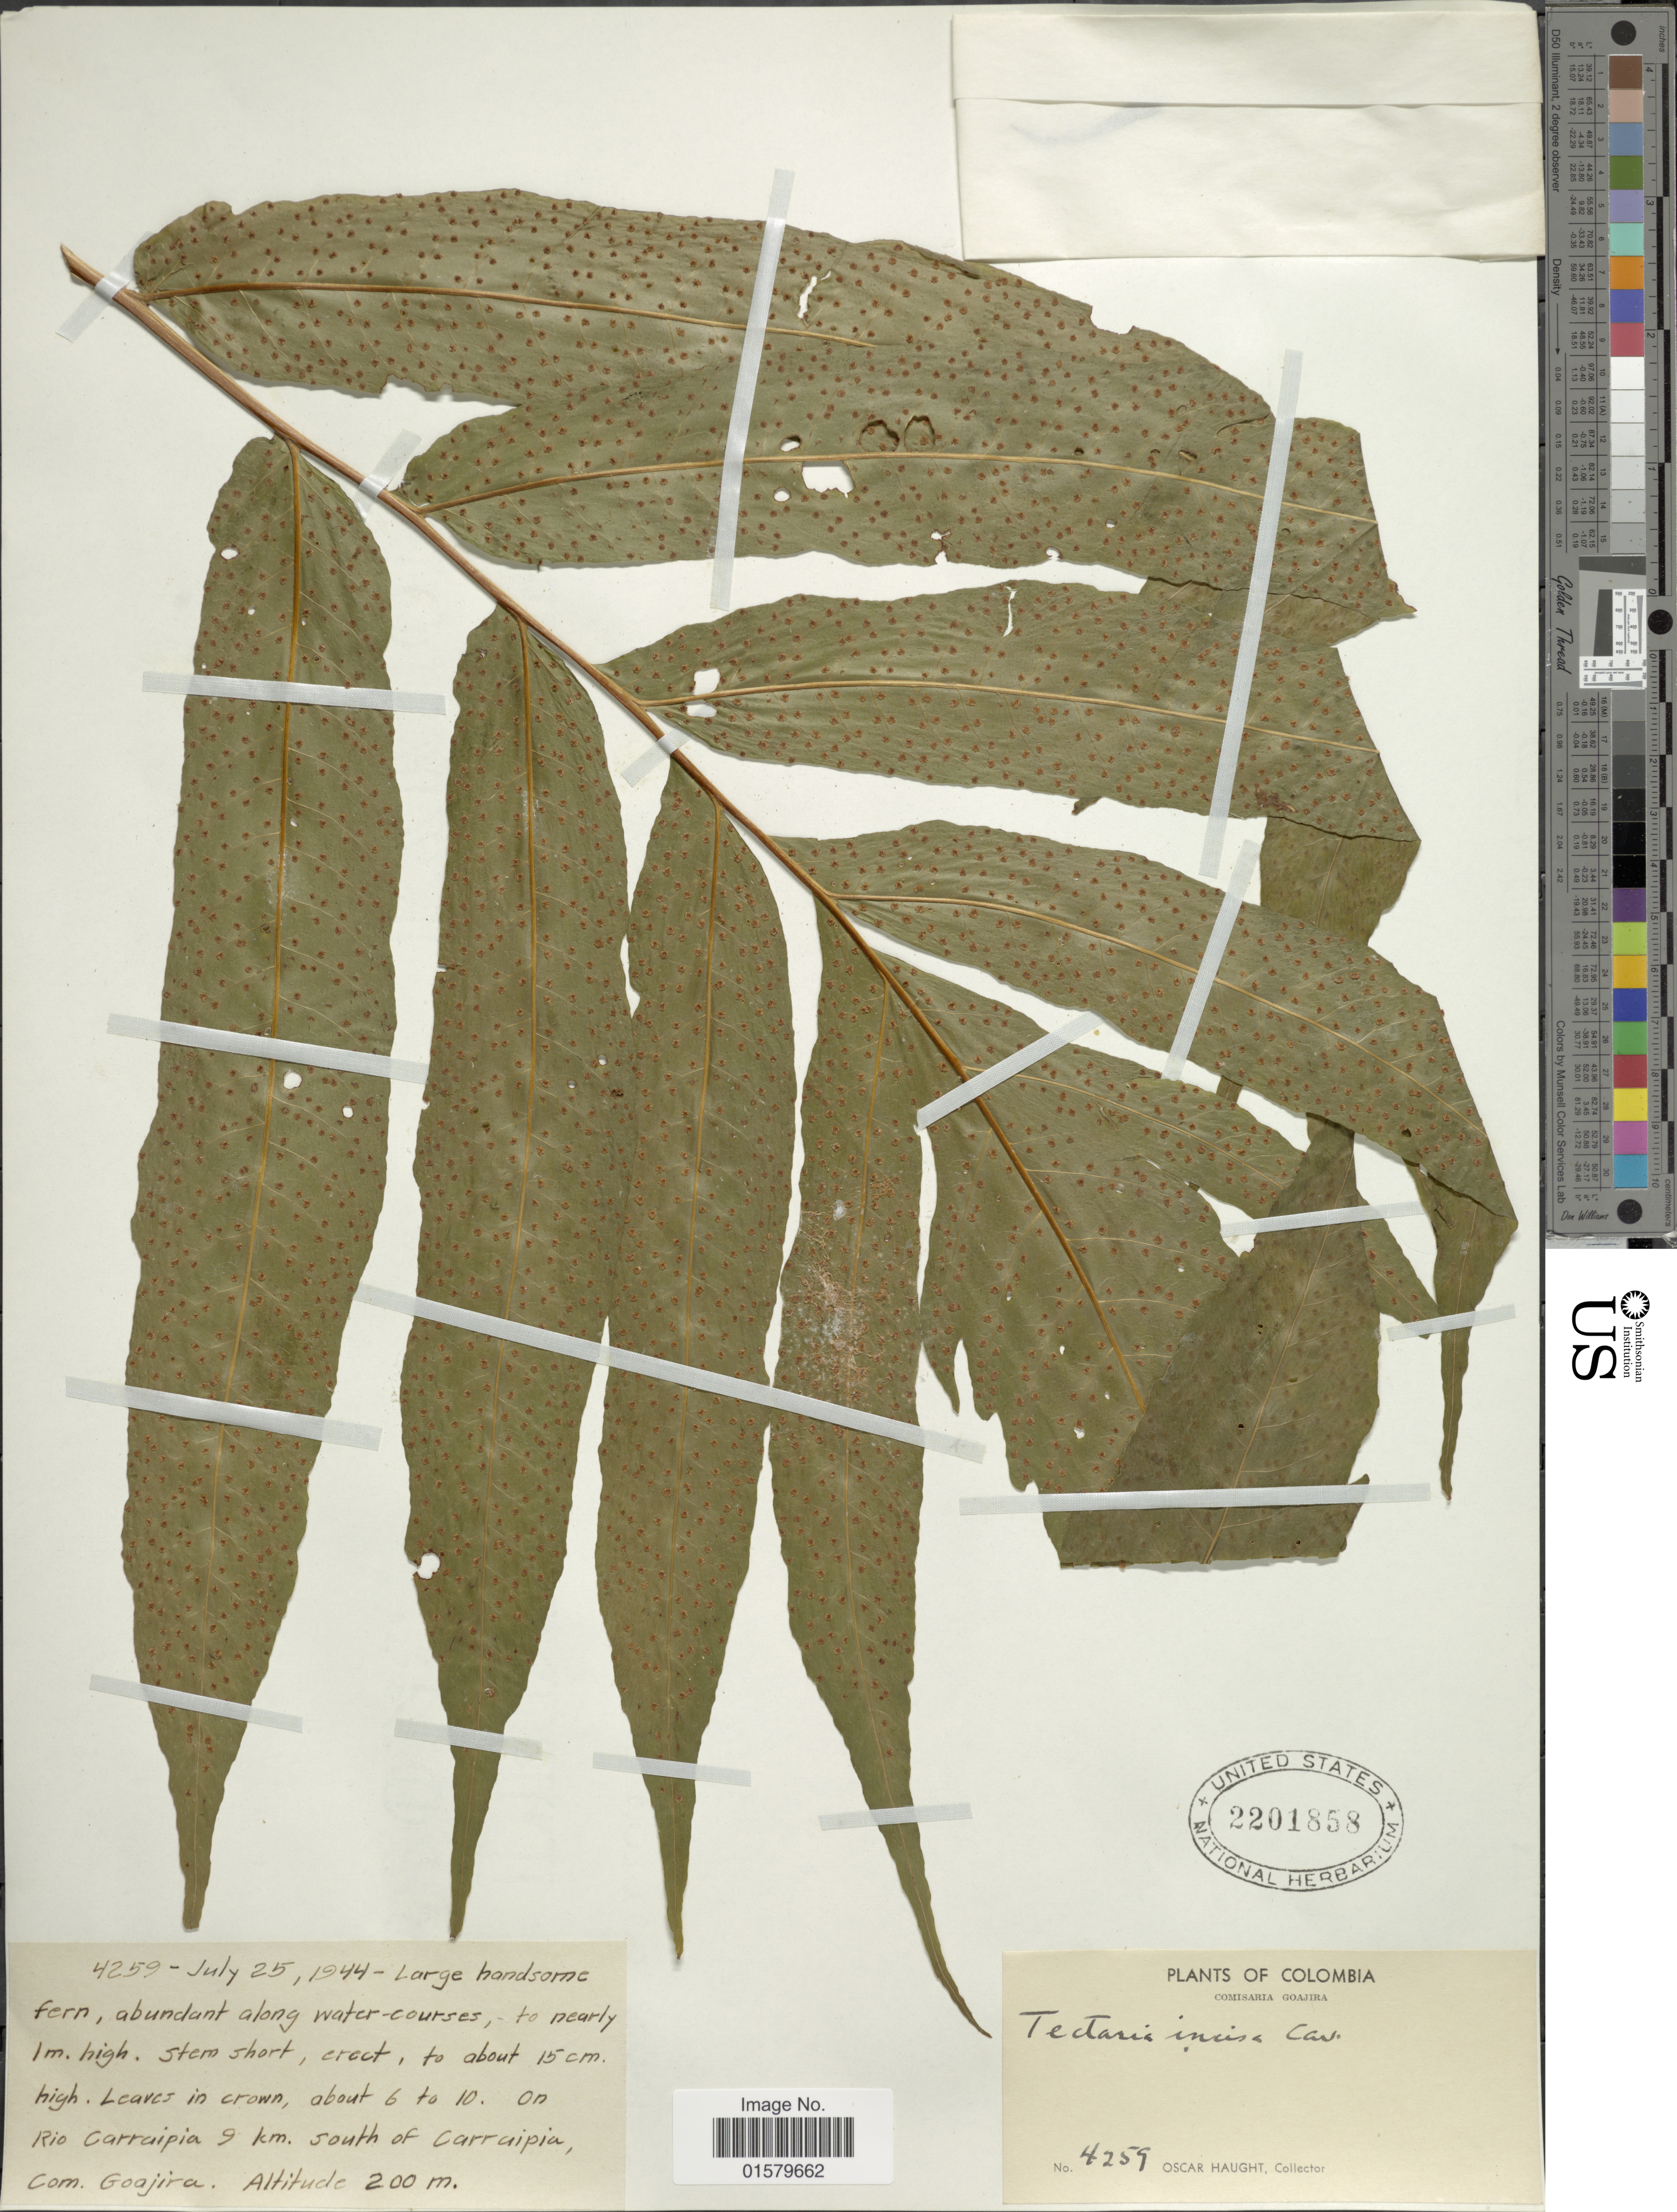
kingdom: Plantae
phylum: Tracheophyta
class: Polypodiopsida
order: Polypodiales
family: Tectariaceae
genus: Tectaria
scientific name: Tectaria incisa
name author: Cav.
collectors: O. L. Haught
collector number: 4259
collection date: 1944-07-25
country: Colombia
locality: On Rio Carraipia 9 km. south of Carraipia, Com. Goajira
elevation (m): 200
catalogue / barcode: US 2201858